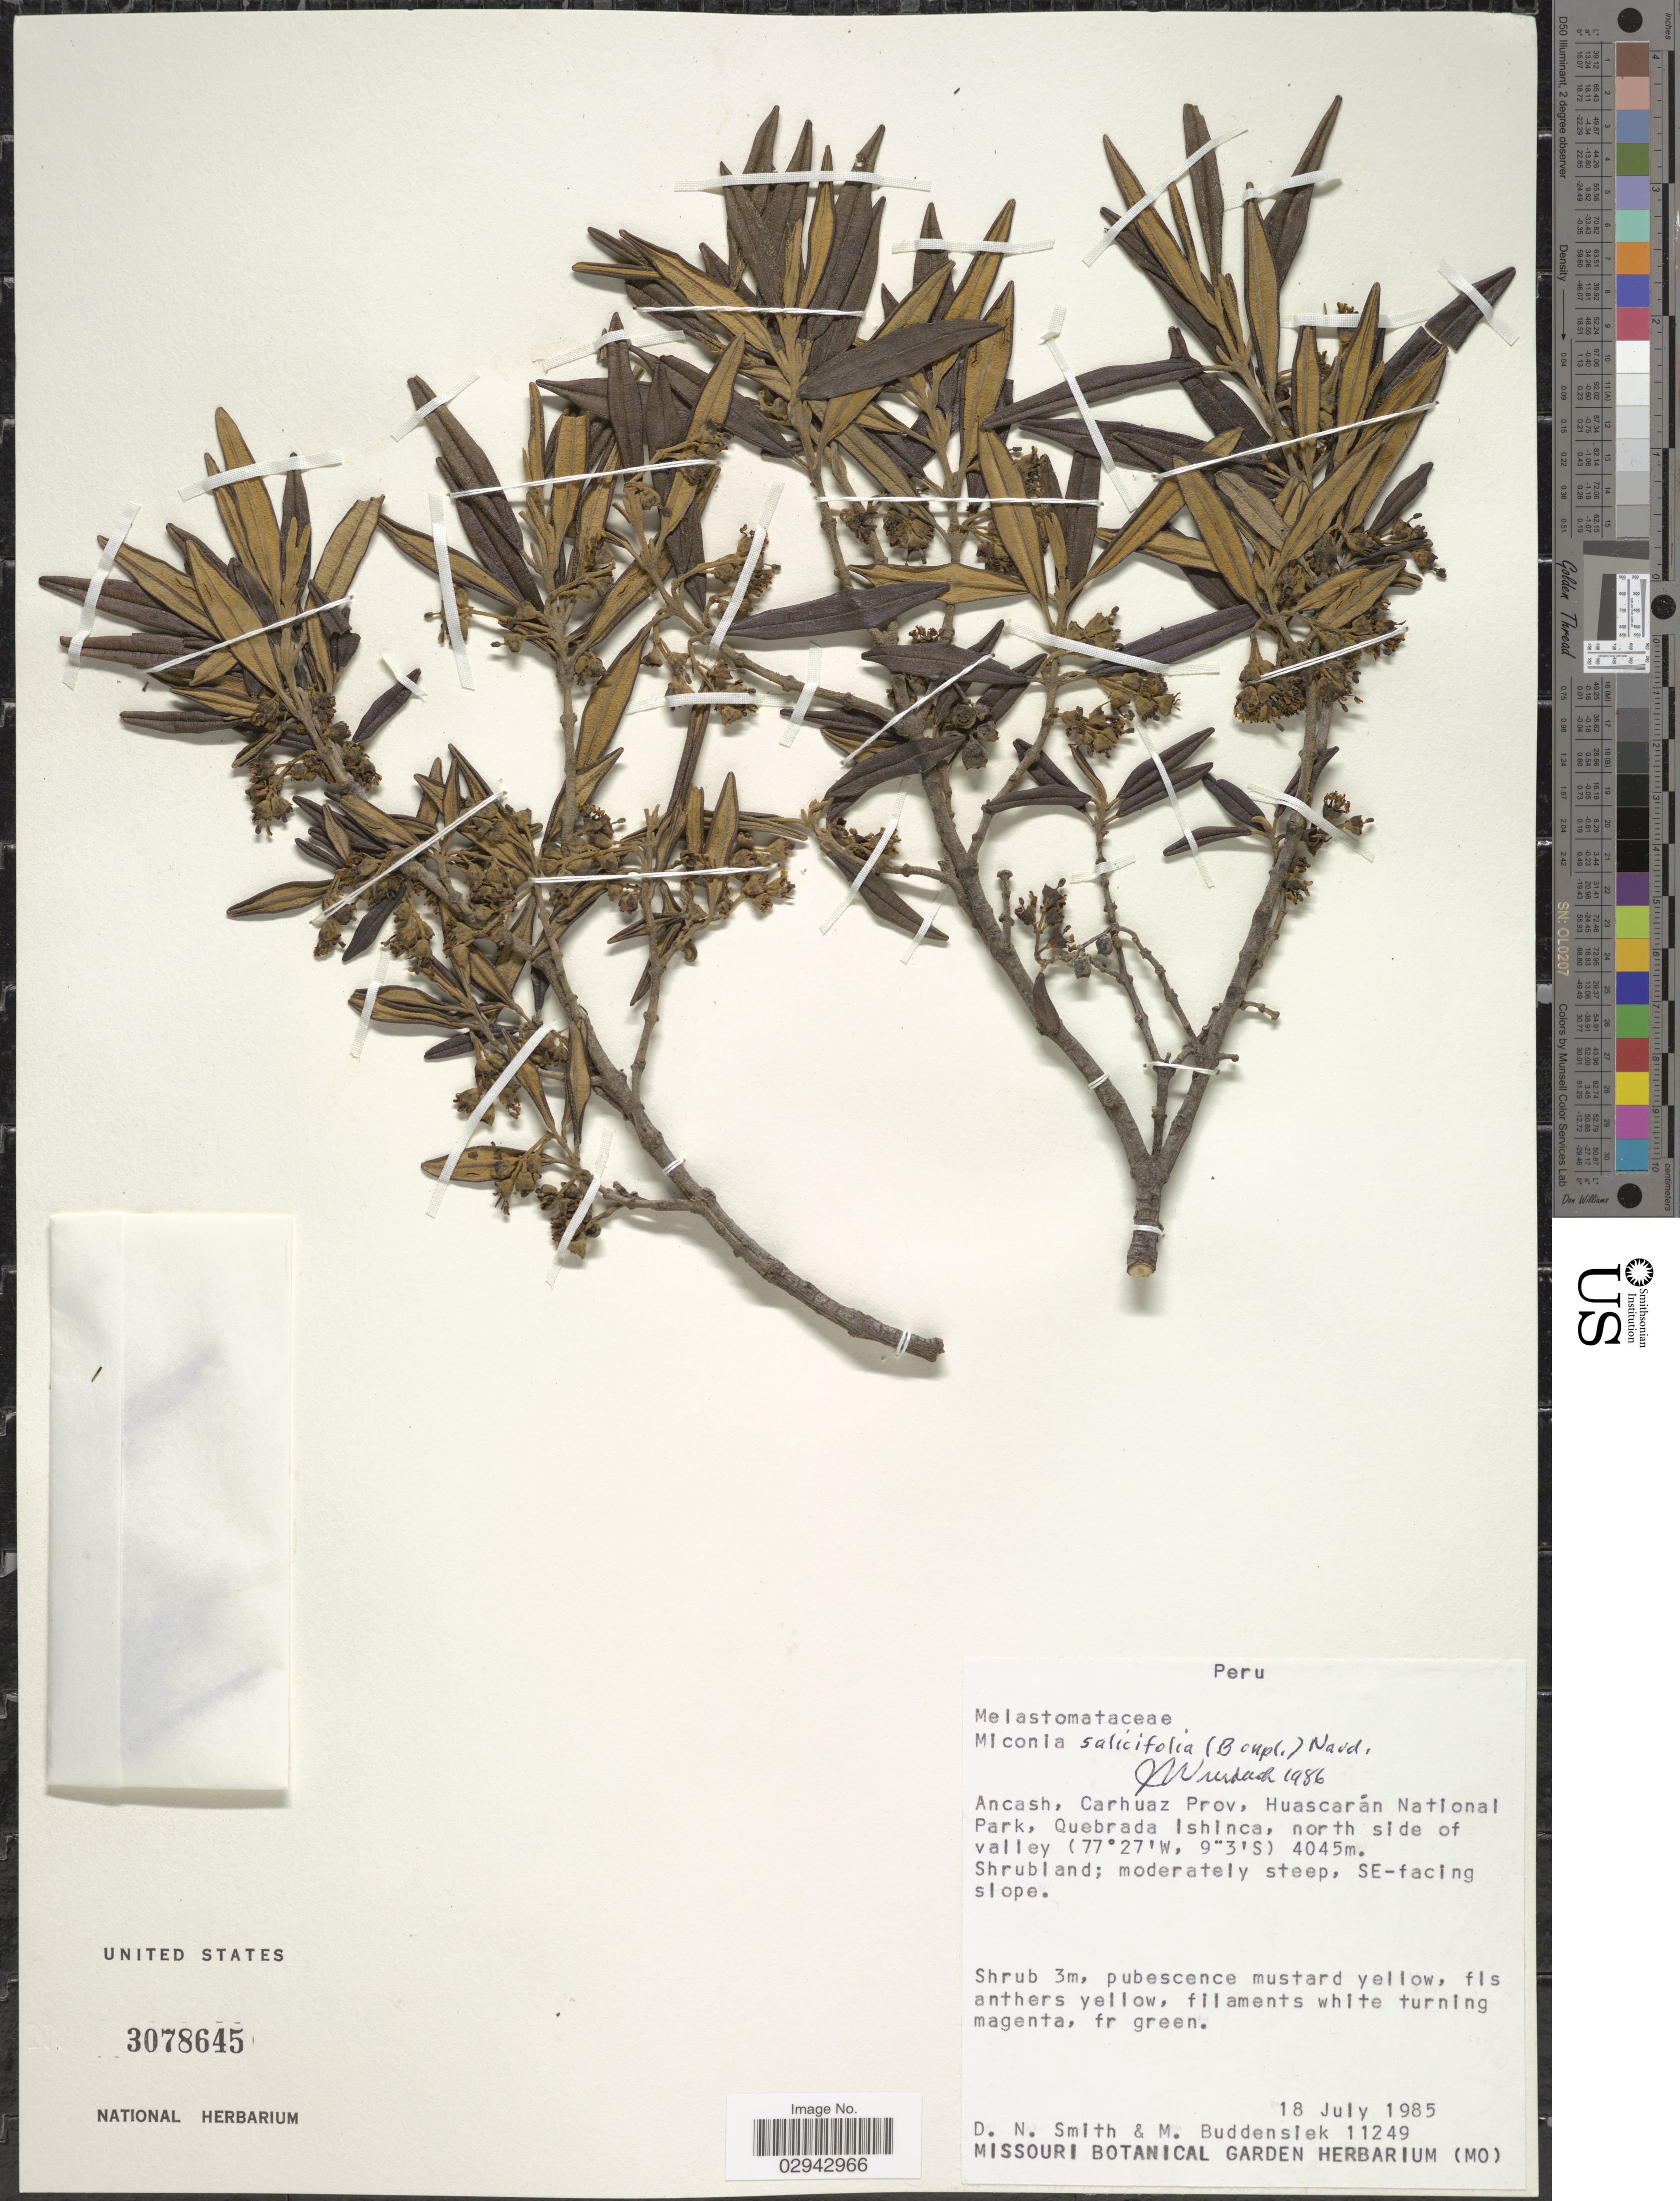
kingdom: Plantae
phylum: Tracheophyta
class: Magnoliopsida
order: Myrtales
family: Melastomataceae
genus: Miconia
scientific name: Miconia salicifolia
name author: (Bonpl.) Naudin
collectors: D. Smith & M. Buddensiek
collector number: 11249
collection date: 1985-07-18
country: Peru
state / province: Ancash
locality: Carhuaz Prov, Huascarán National Park, Quebrada Ishinca, north side of valley.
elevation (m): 4045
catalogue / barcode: US 3078645